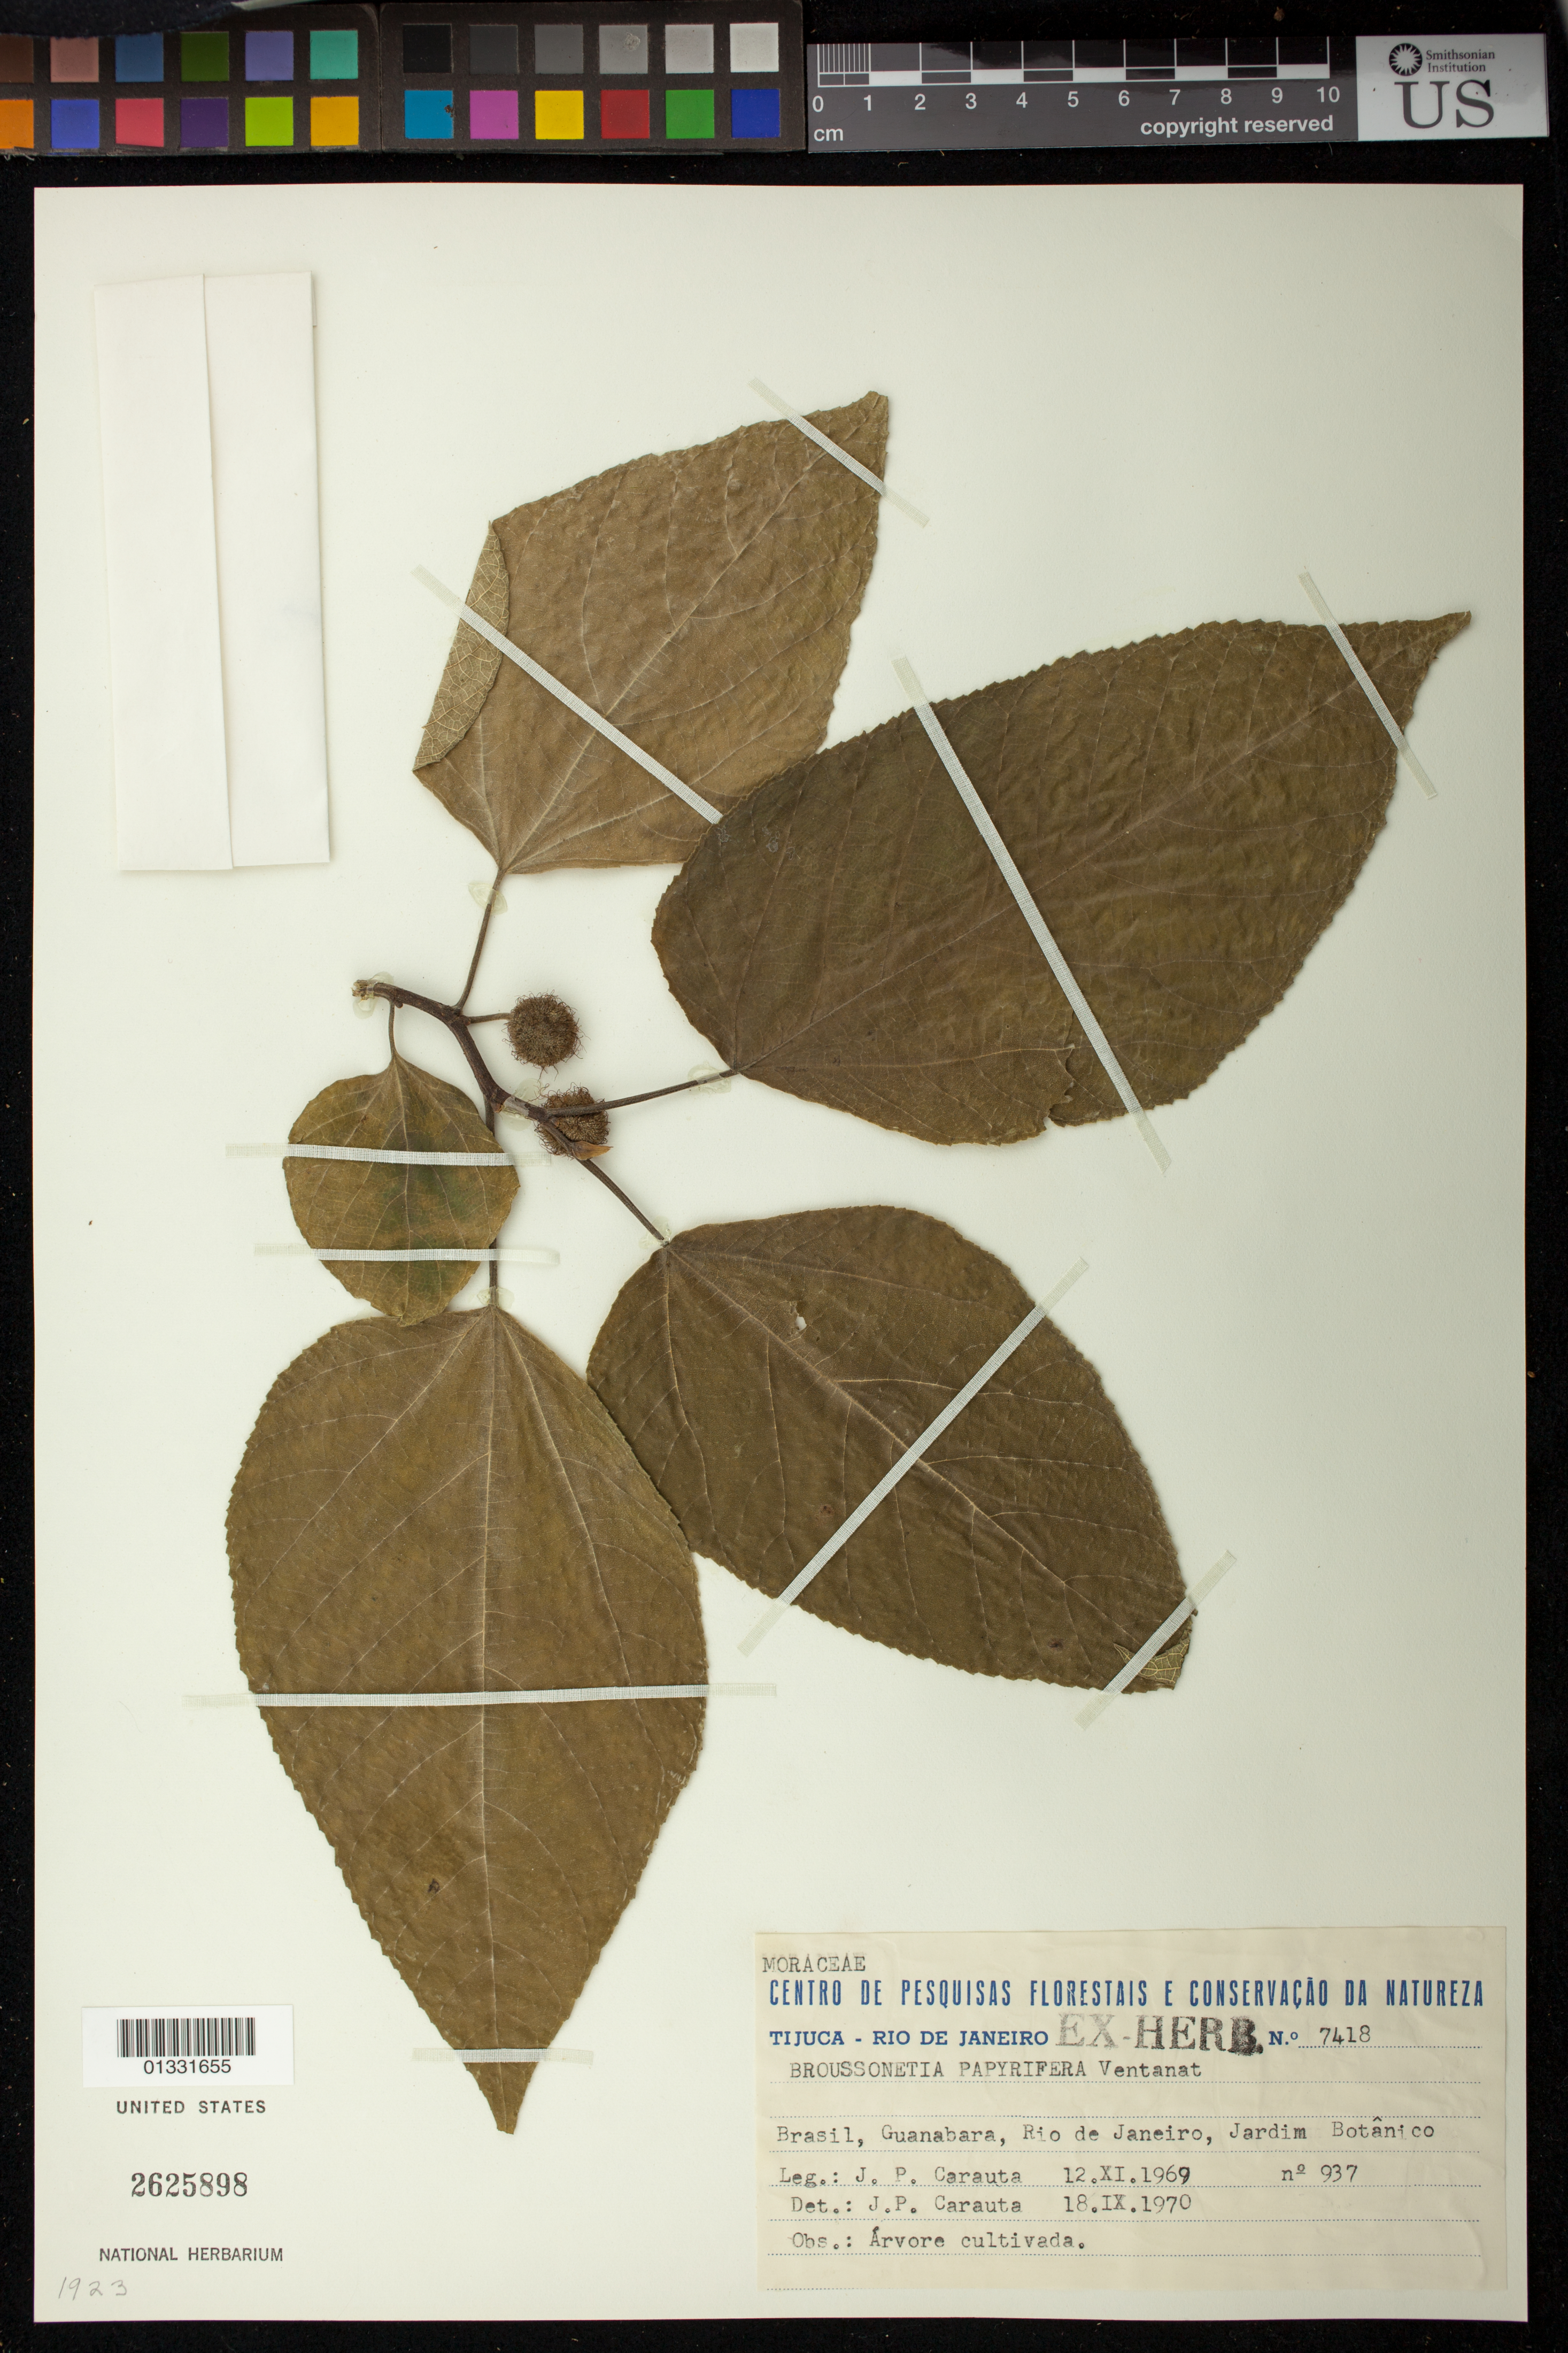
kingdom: Plantae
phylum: Tracheophyta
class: Magnoliopsida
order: Rosales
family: Moraceae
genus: Broussonetia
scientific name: Broussonetia papyrifera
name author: (L.) L'Hér. ex Vent.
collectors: J. P. P. Carauta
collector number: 937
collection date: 1969-11-12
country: Brazil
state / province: Rio de Janeiro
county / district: Rio de Janeiro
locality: Guanabara. Jardim Botânico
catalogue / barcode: US 2625898